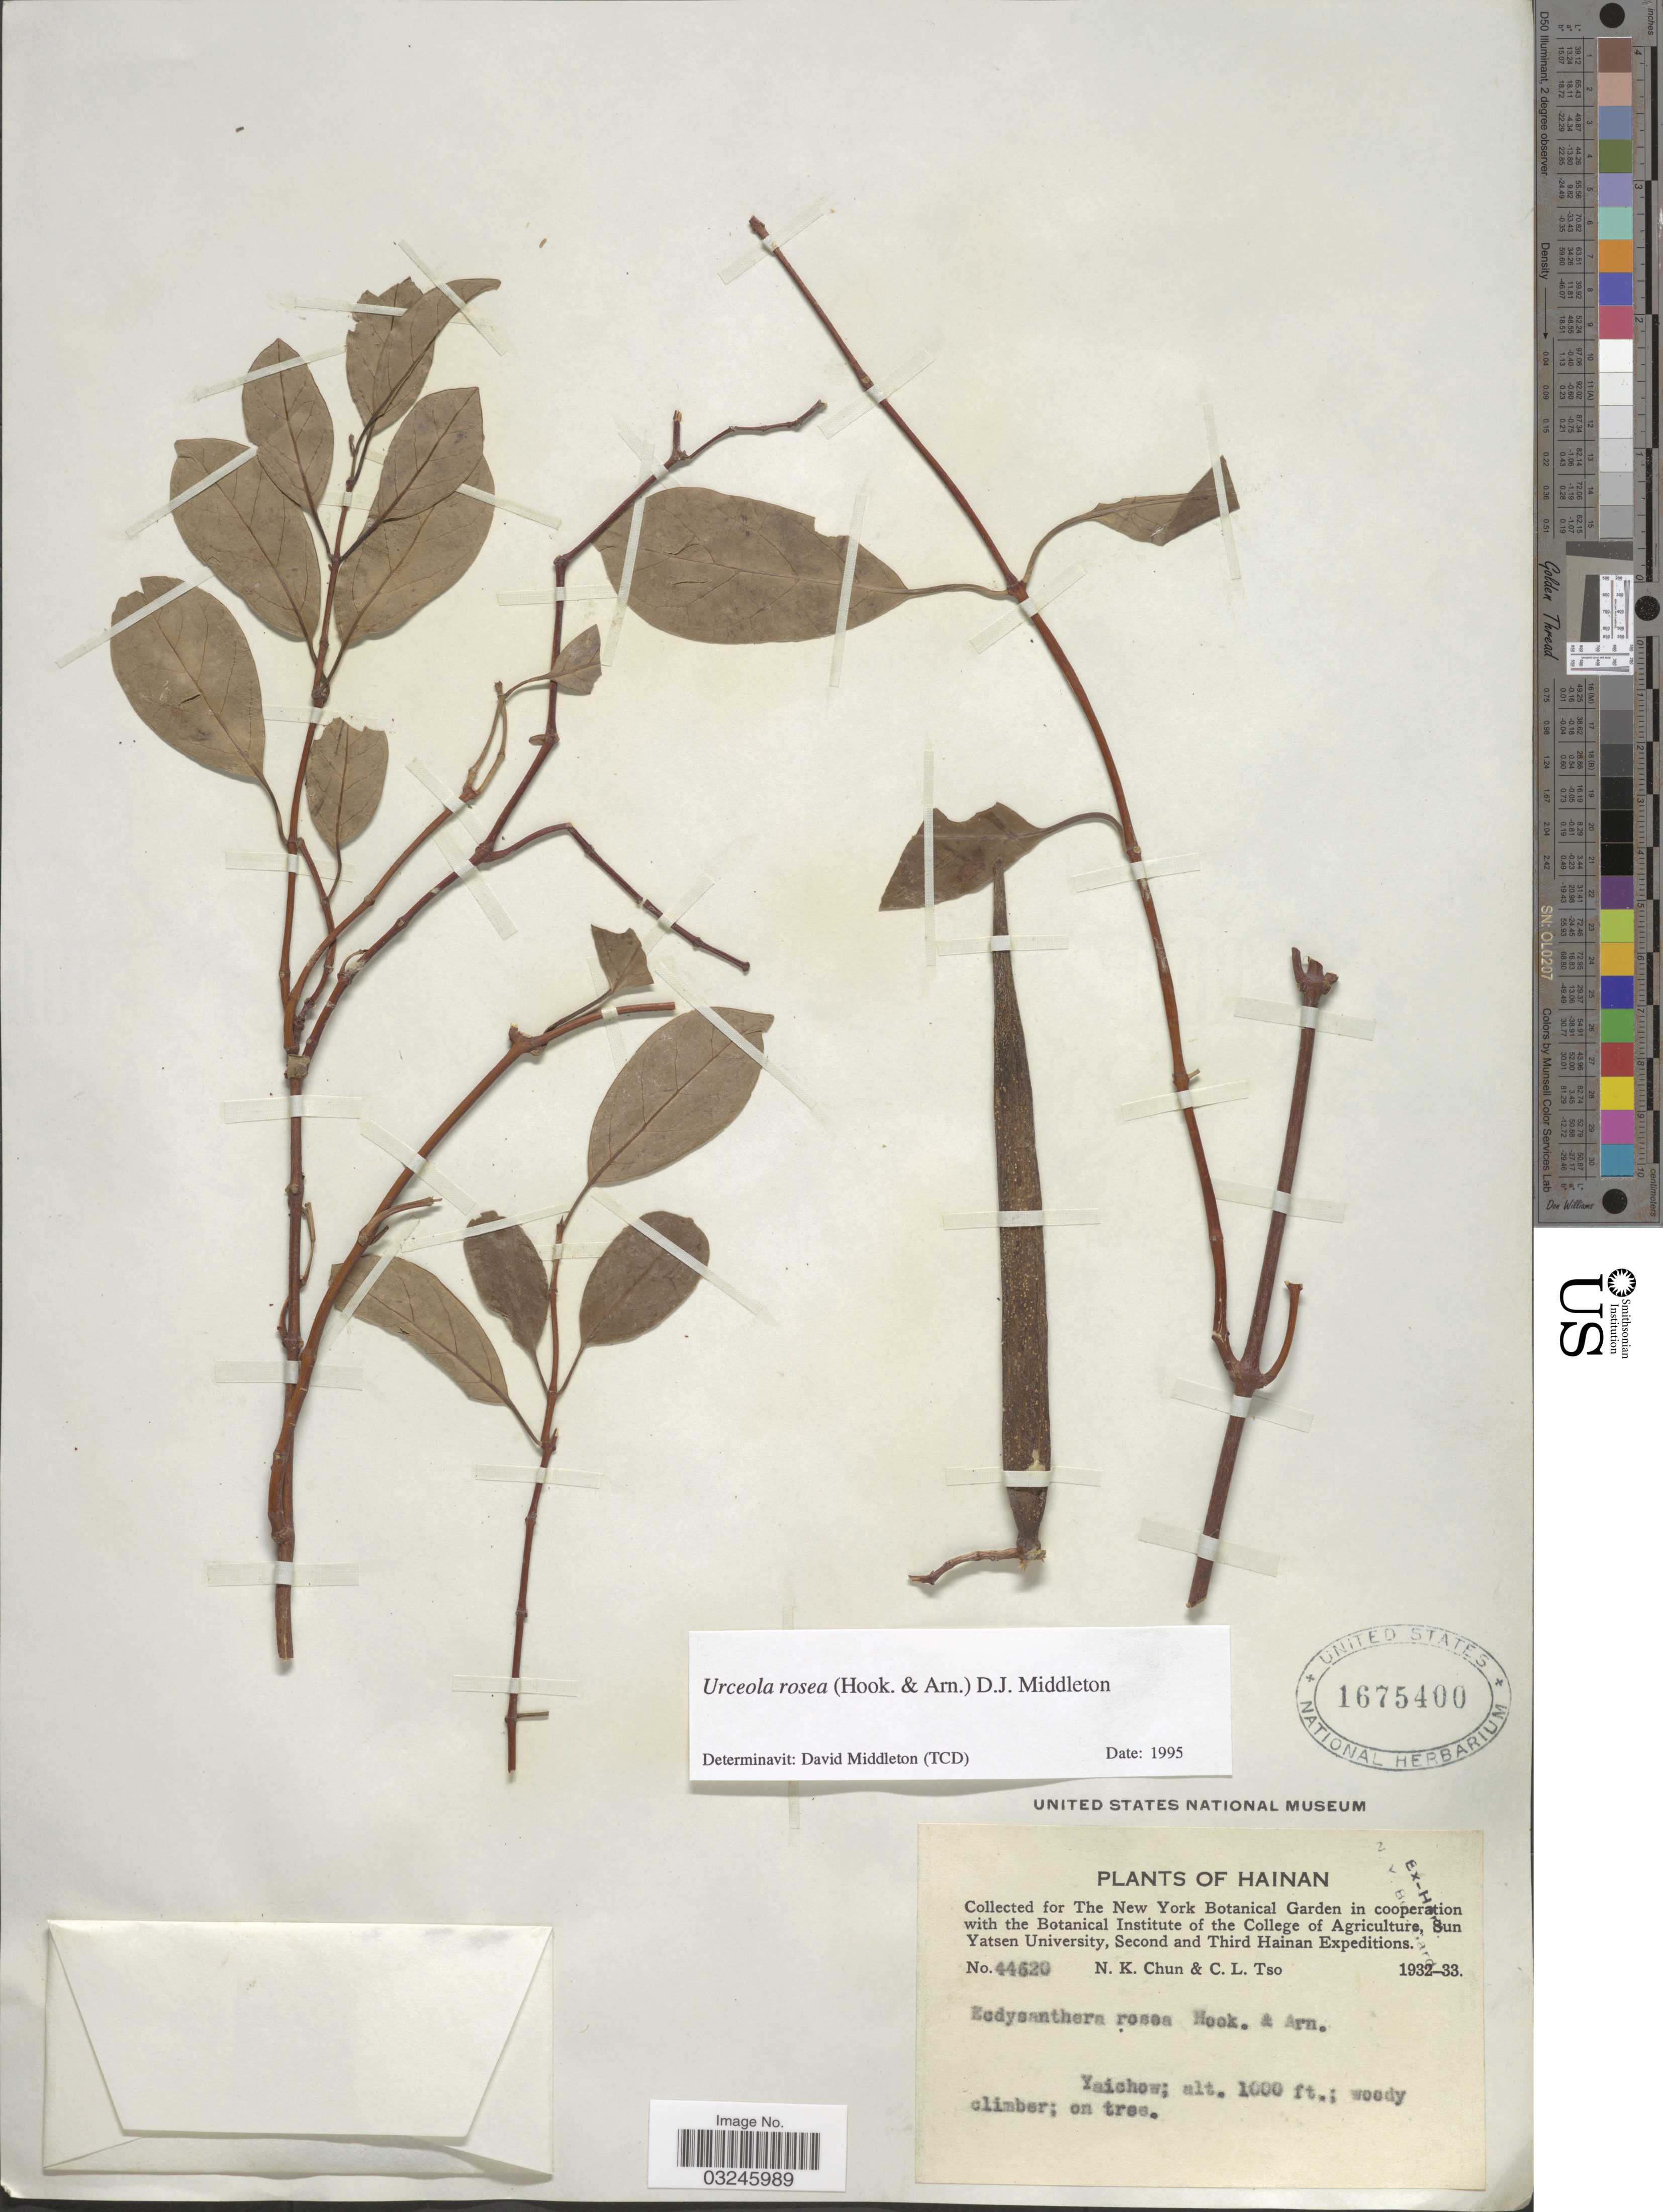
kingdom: Plantae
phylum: Tracheophyta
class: Magnoliopsida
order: Gentianales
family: Apocynaceae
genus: Urceola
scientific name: Urceola rosea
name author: Hook. & Arn.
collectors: N. K. Chun & C. Tso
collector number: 44620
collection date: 1932/1933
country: China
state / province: Hainan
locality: Yaichow.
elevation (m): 305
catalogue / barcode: US 1675400